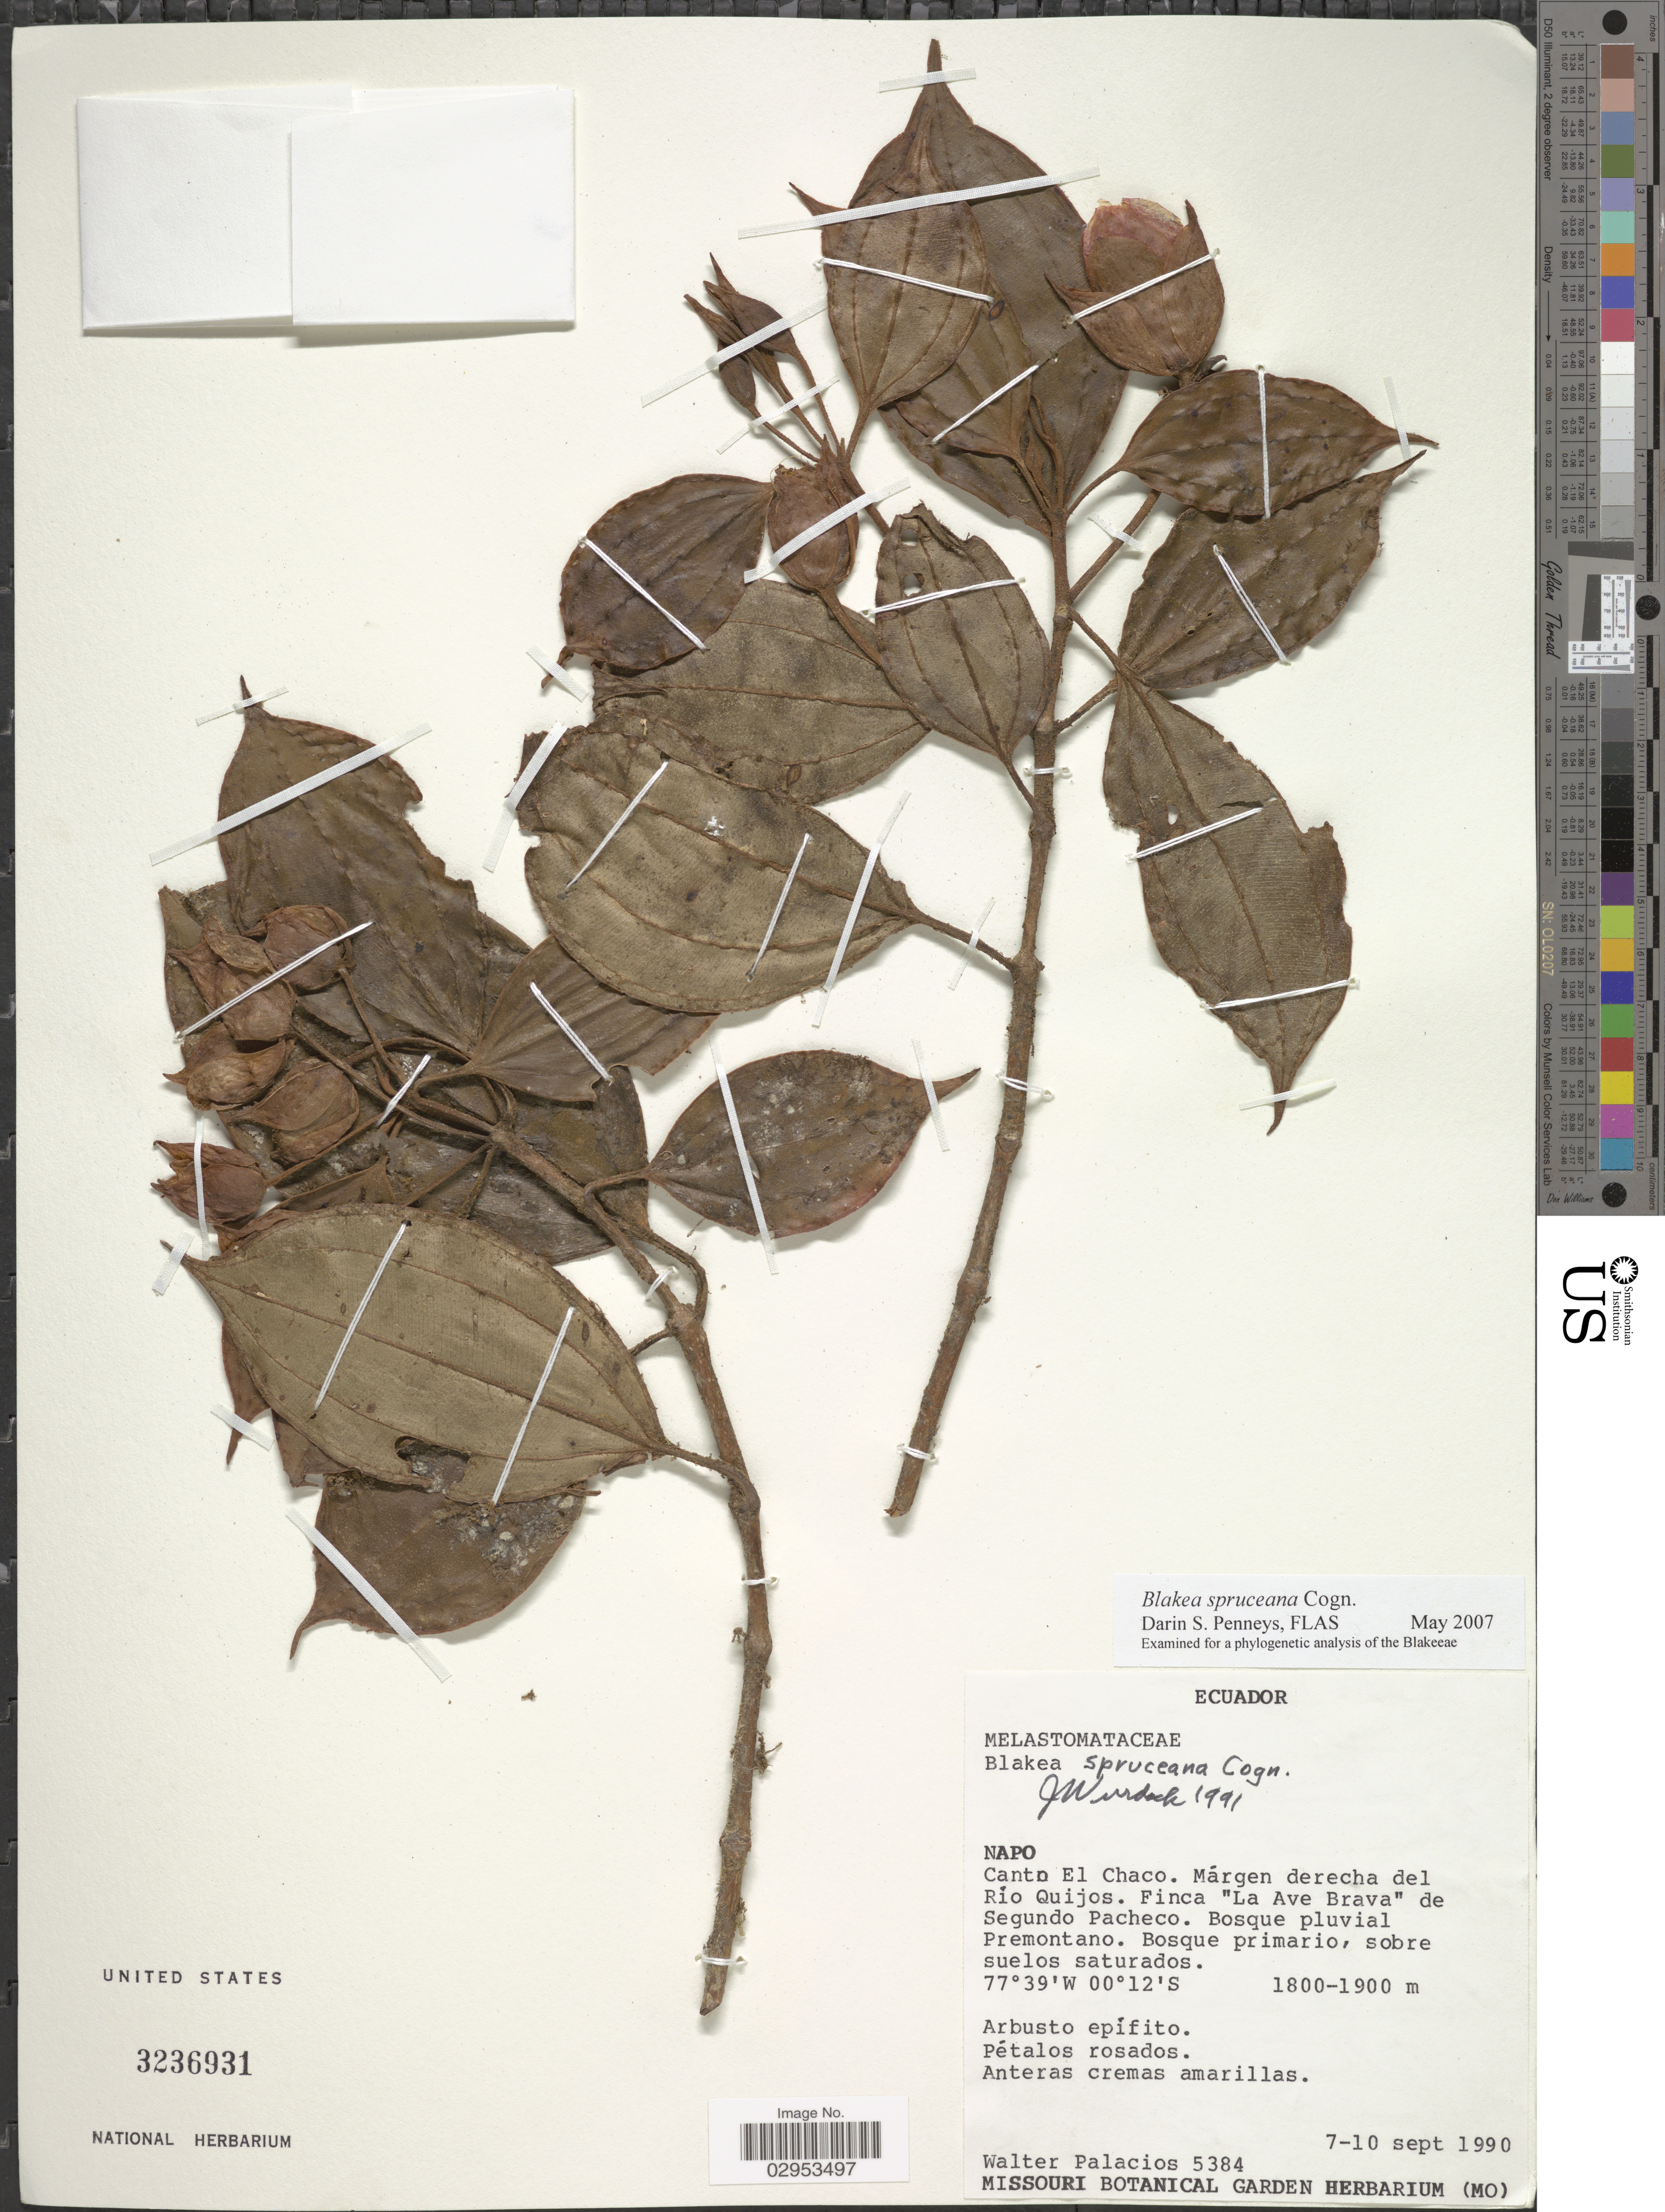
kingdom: Plantae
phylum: Tracheophyta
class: Magnoliopsida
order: Myrtales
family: Melastomataceae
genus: Blakea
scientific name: Blakea spruceana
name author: Cogn.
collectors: W. Palacios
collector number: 5384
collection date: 1990-09-07/1990-09-10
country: Ecuador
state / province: Napo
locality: Canton El Chaco. Márgen derecha del Río Quijos. Finca "La Ave Brava" de Segundo Pacheco.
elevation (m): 1800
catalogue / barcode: US 3236931